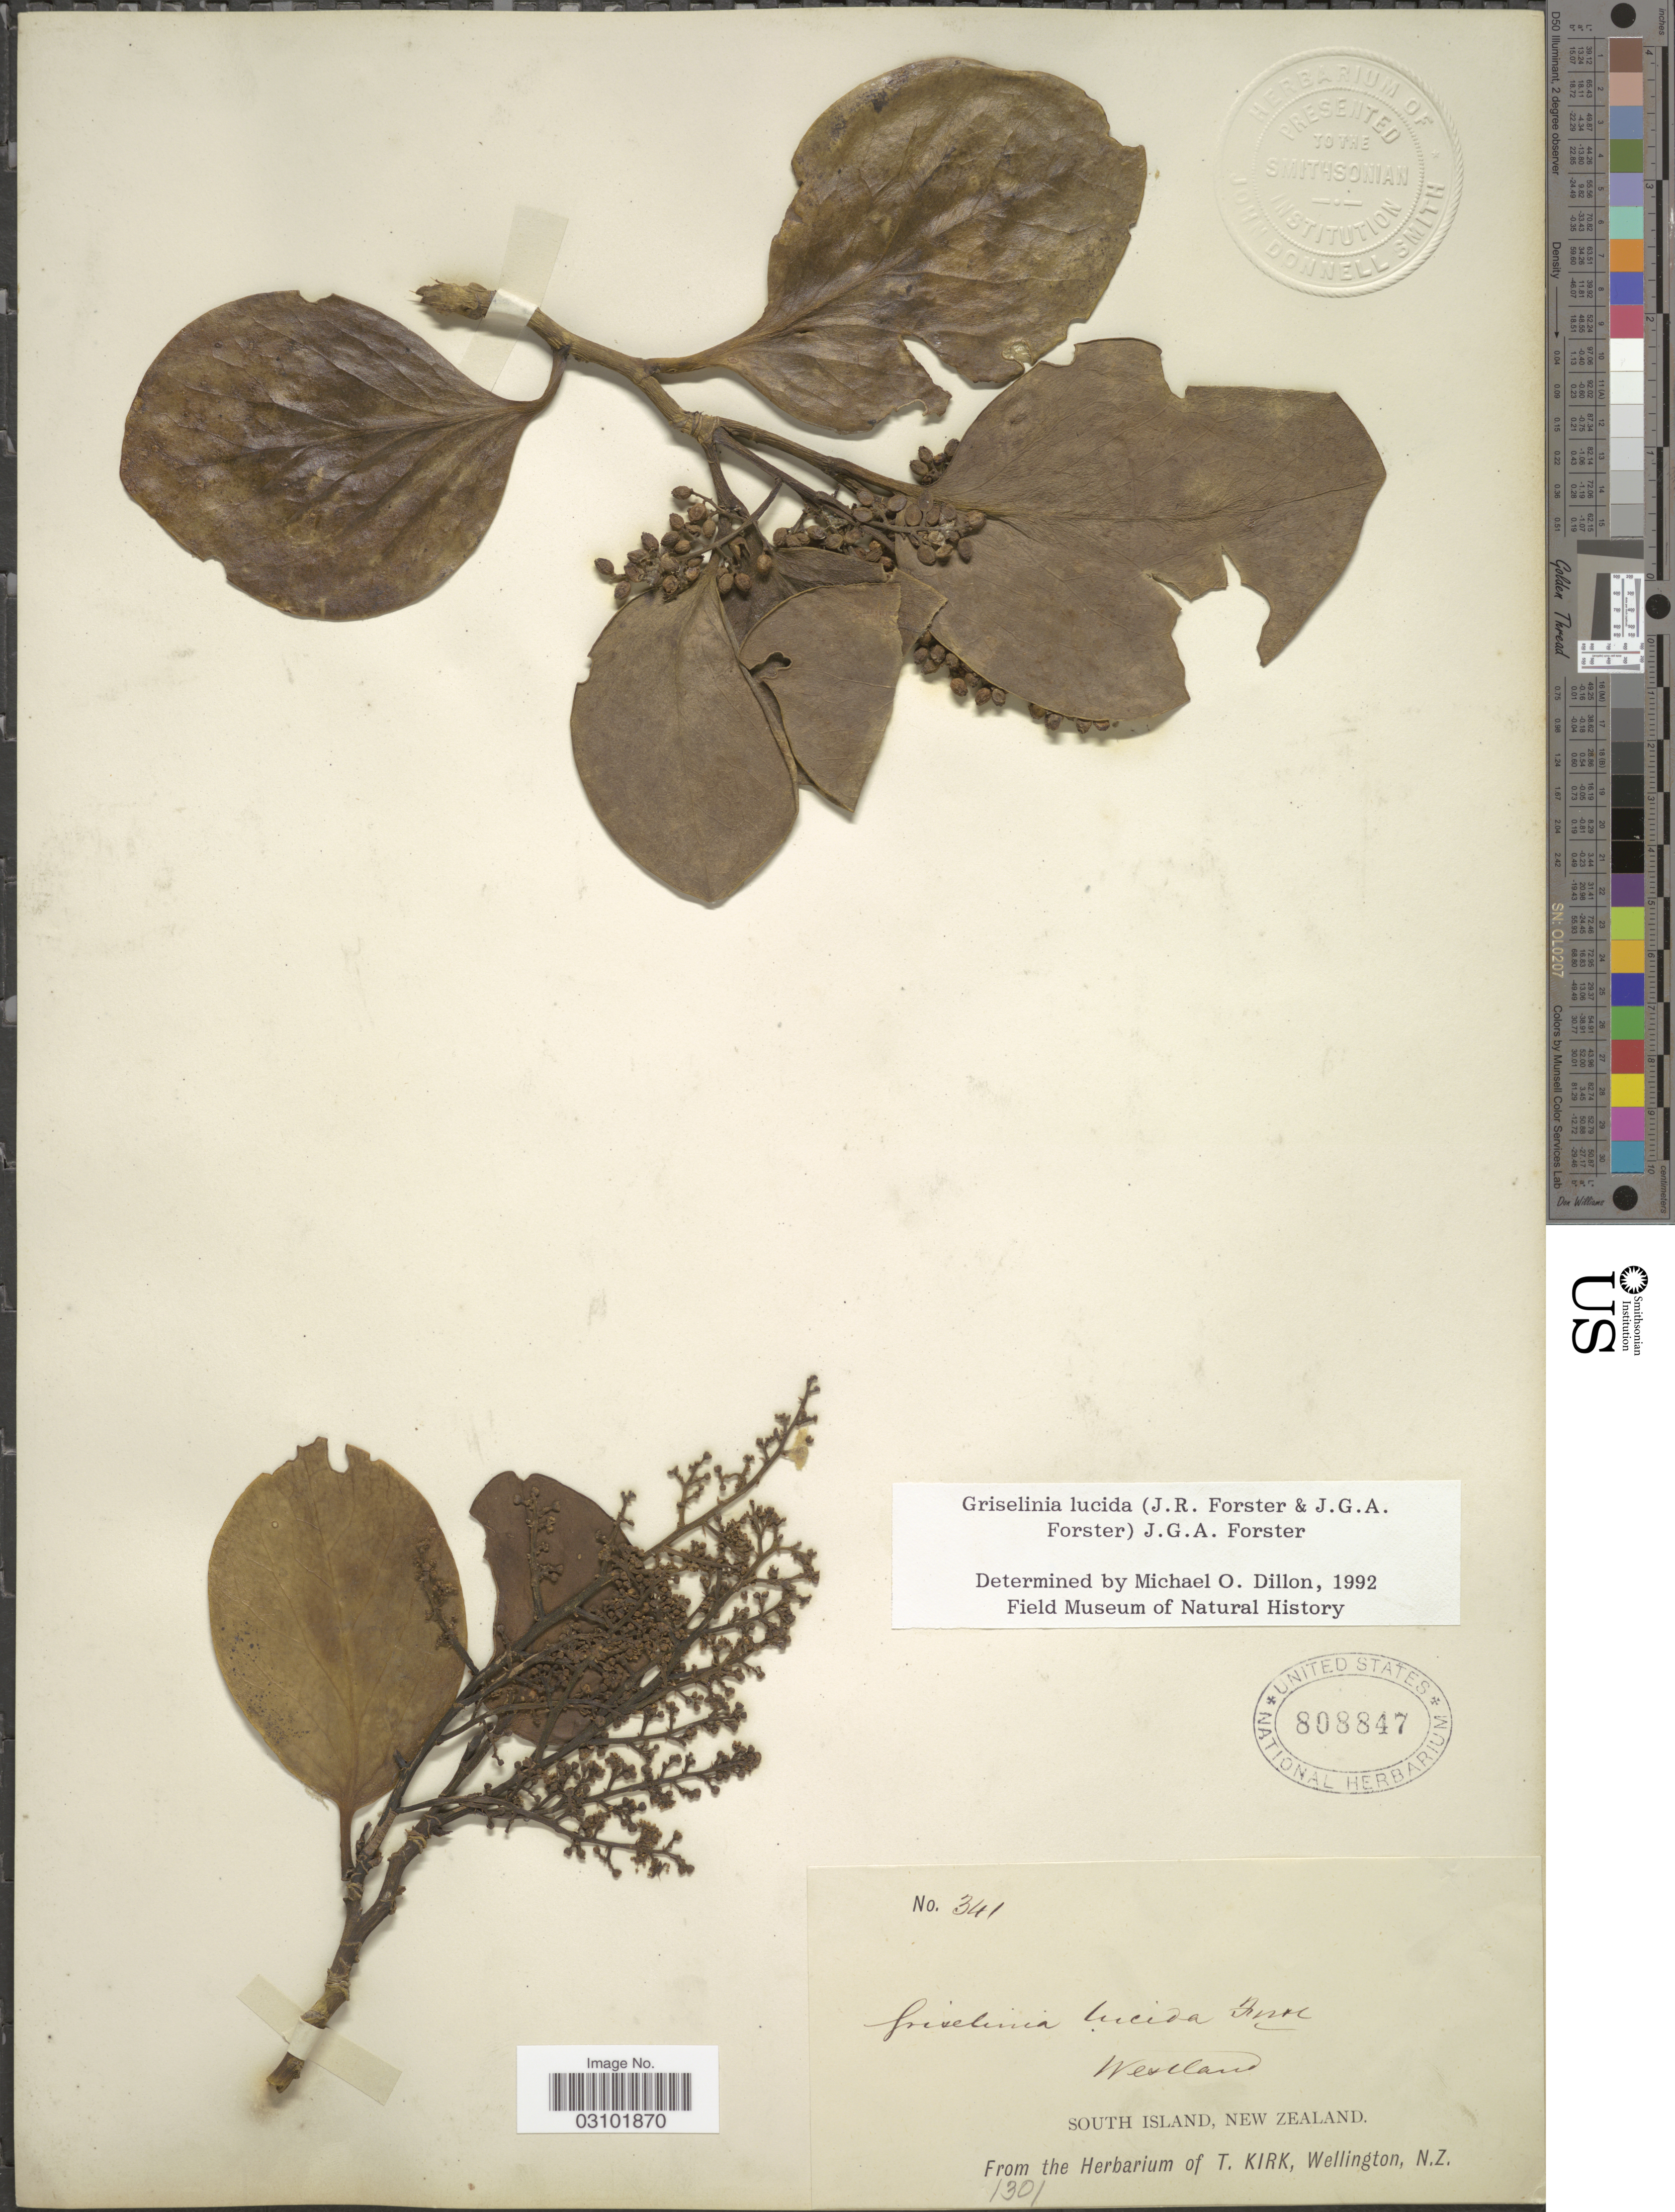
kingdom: Plantae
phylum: Tracheophyta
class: Magnoliopsida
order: Apiales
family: Griseliniaceae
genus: Griselinia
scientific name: Griselinia lucida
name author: (J.R. Forst. & G. Forst.) G. Forst.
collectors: ex herb. T. Kirk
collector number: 341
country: New Zealand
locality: Westland, South Island.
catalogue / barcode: US 808847